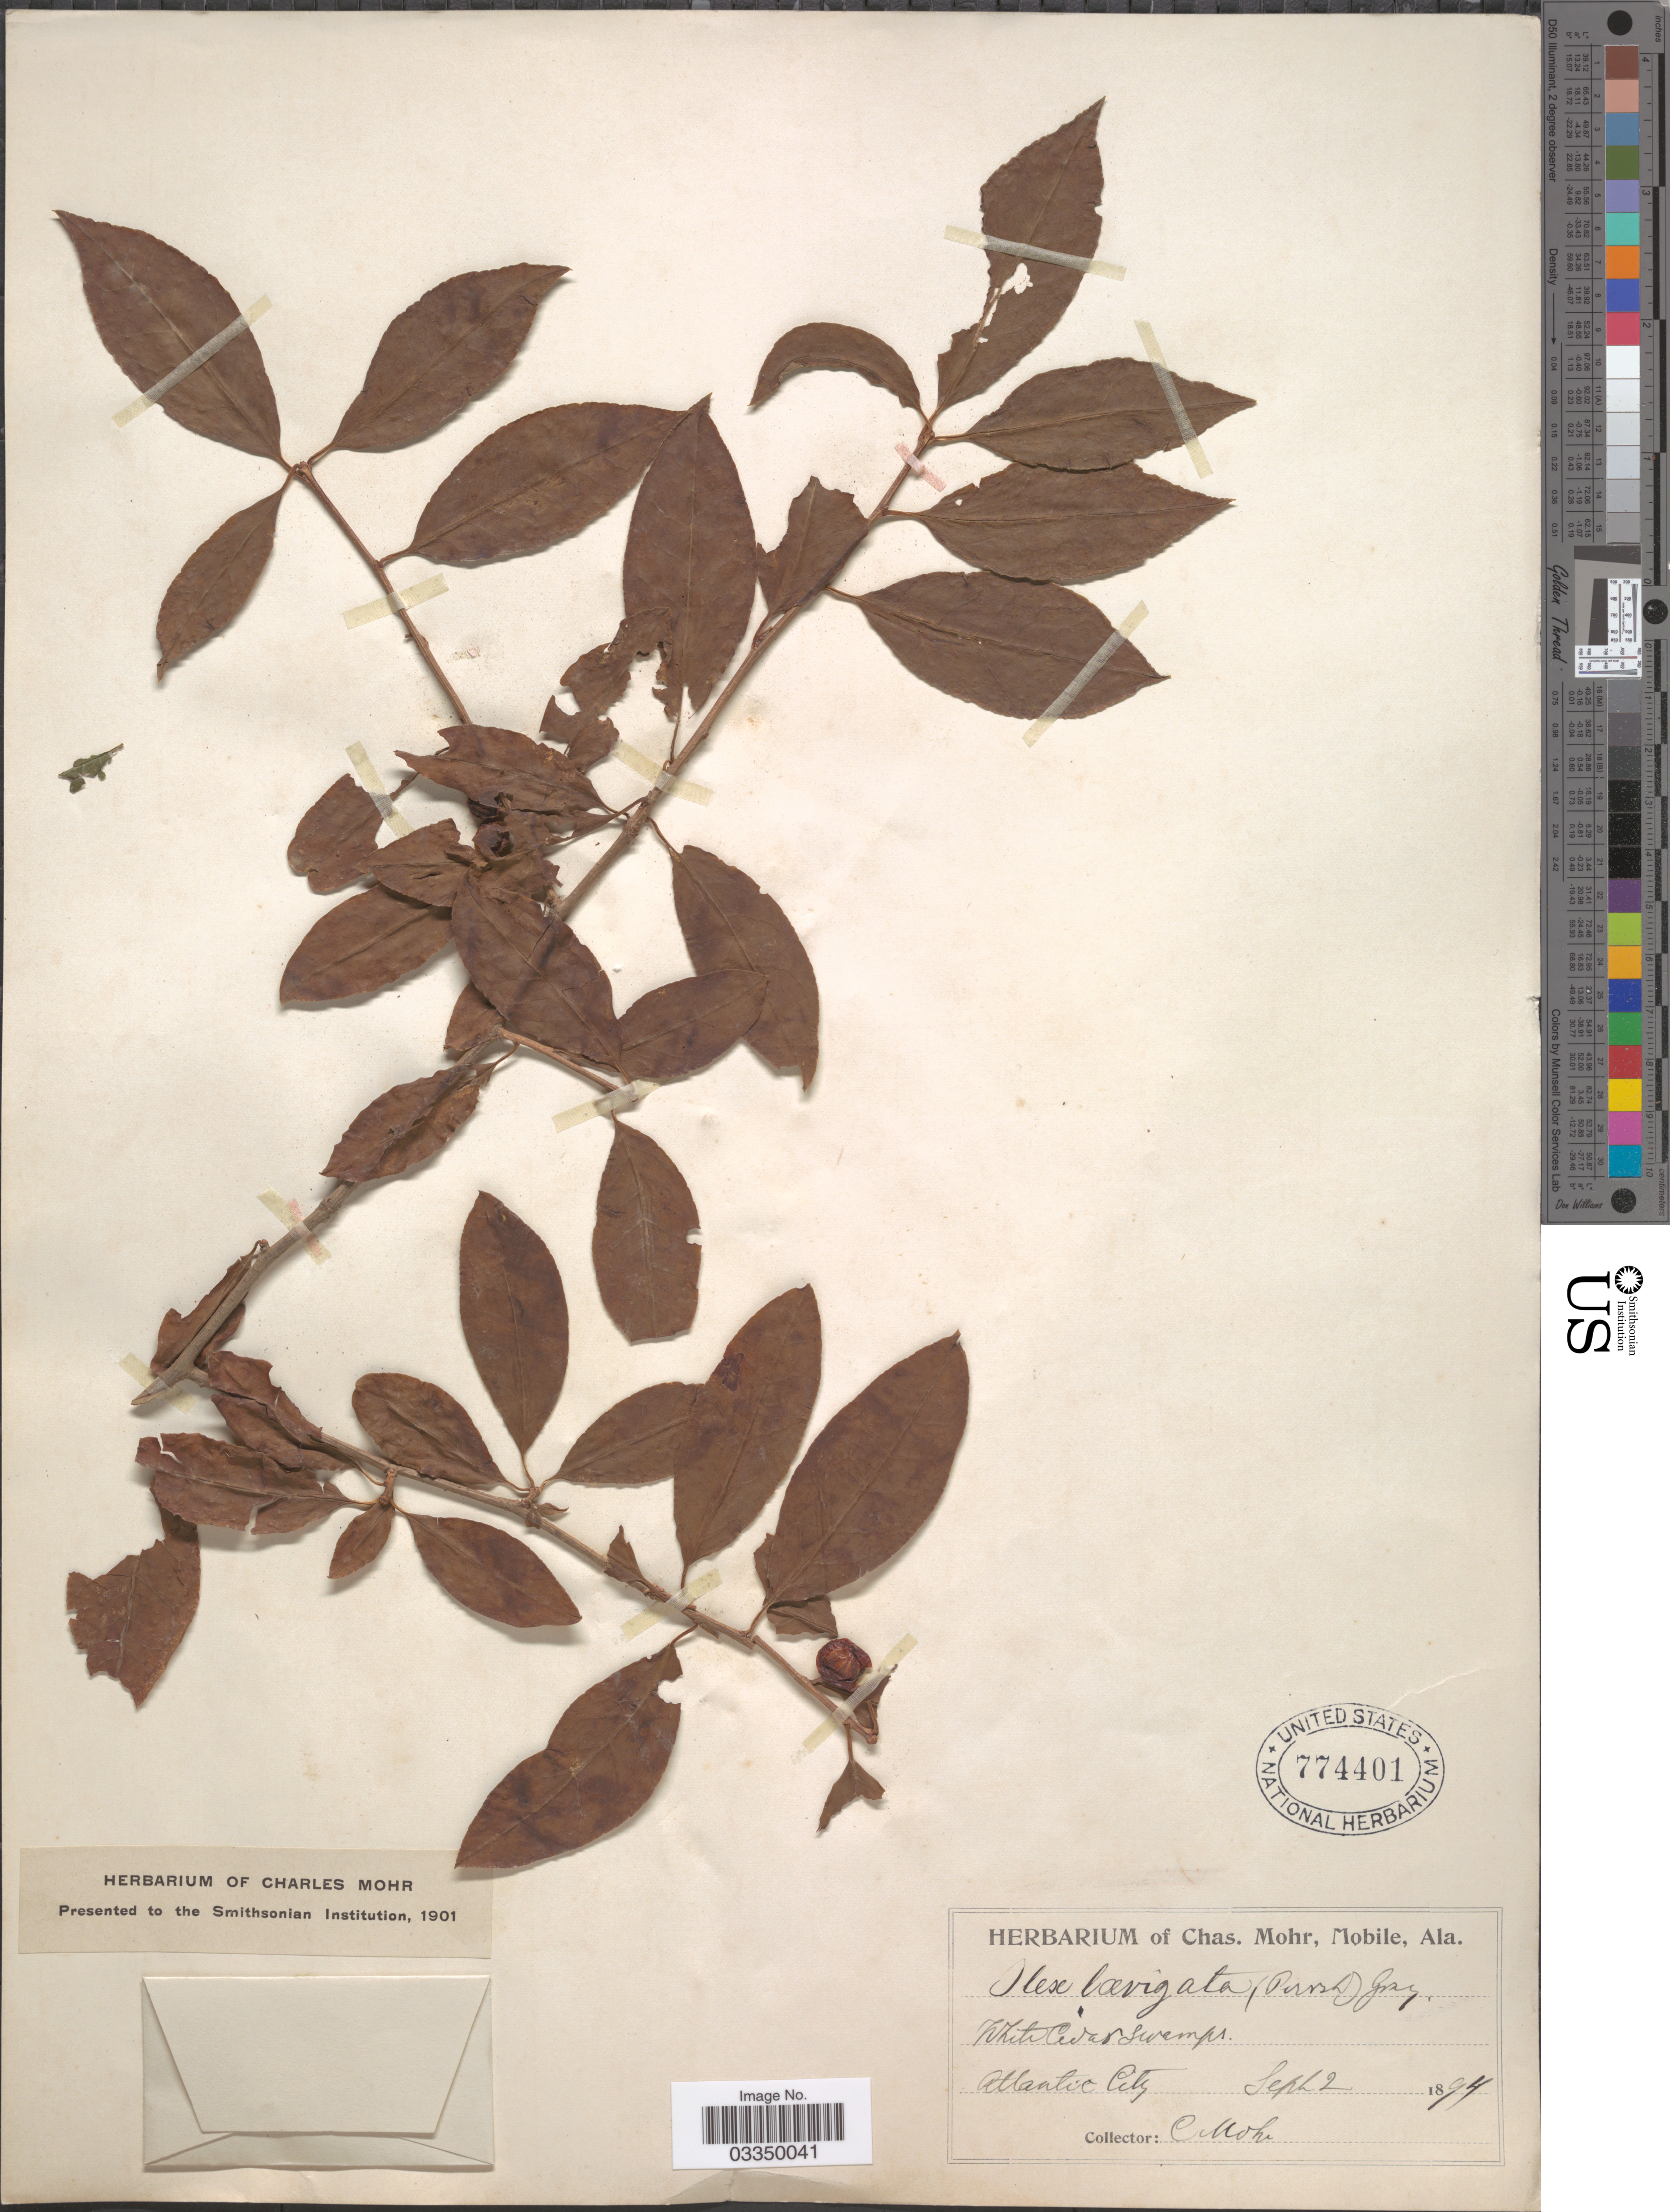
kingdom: Plantae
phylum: Tracheophyta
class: Magnoliopsida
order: Aquifoliales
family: Aquifoliaceae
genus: Ilex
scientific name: Ilex laevigata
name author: (Pursh) A. Gray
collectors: C. Mohr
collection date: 1894-09-02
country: United States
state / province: Alabama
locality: Atlantic City.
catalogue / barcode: US 774401